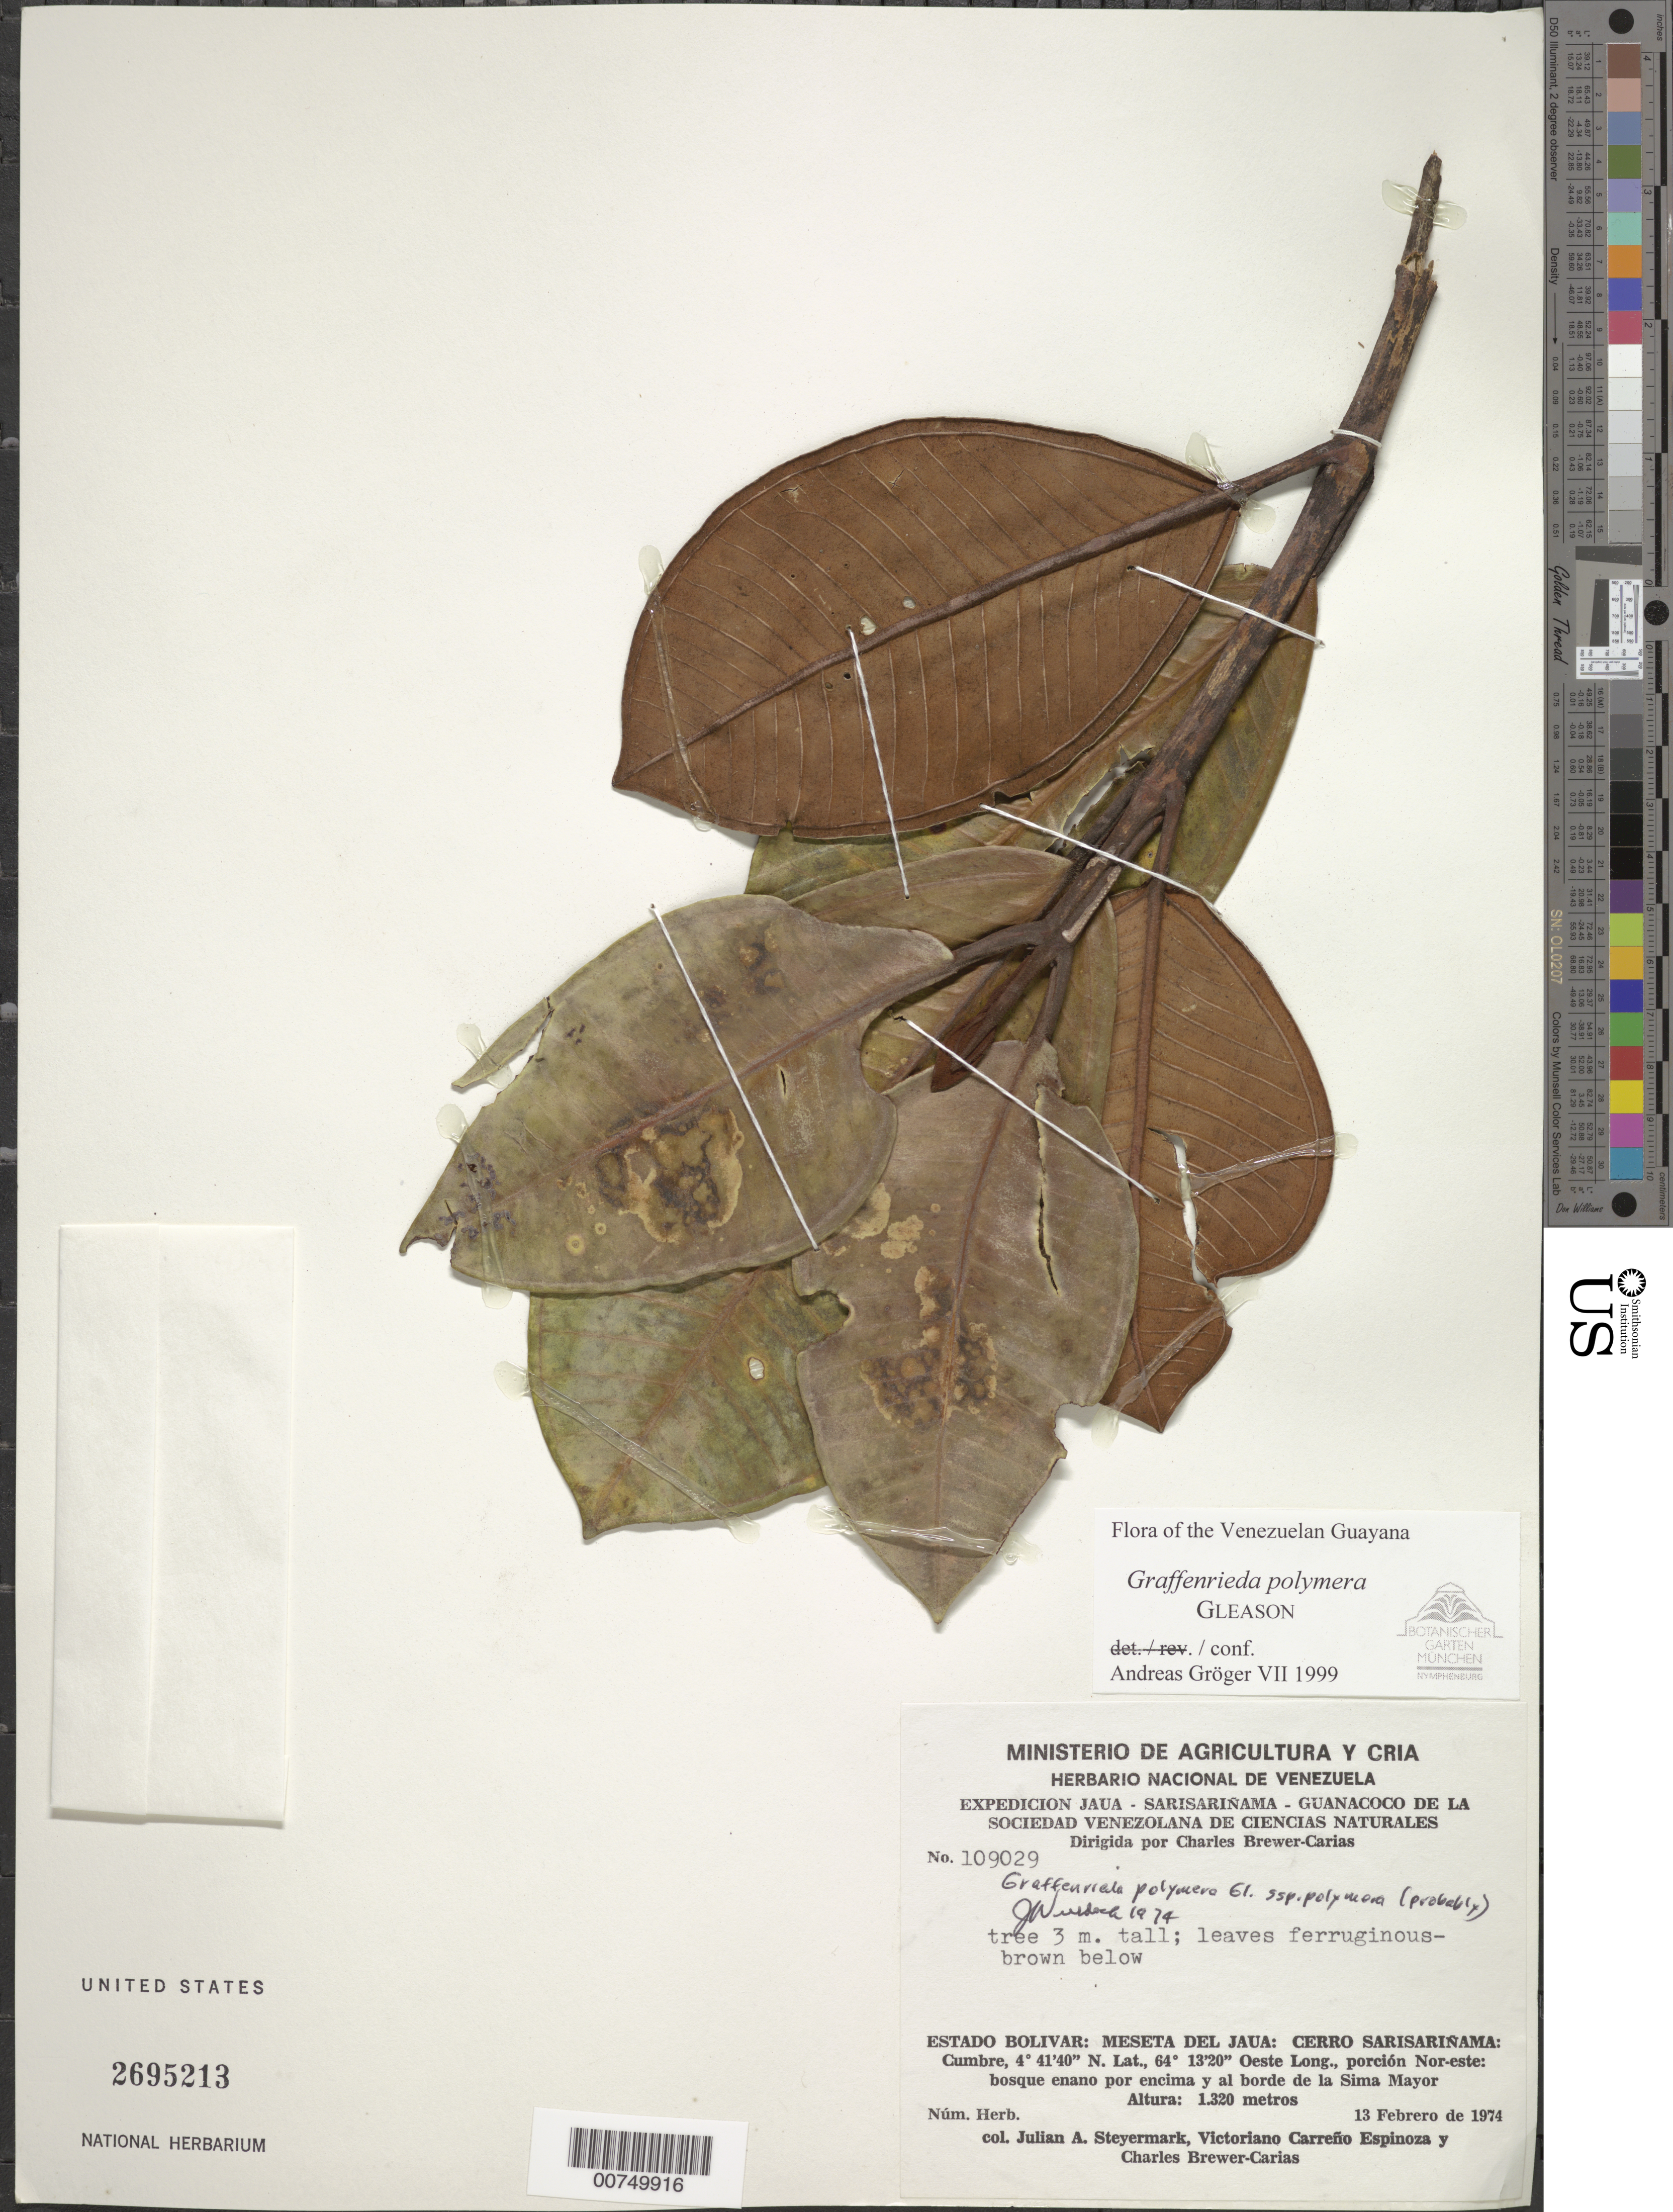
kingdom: Plantae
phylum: Tracheophyta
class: Magnoliopsida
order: Myrtales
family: Melastomataceae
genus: Graffenrieda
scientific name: Graffenrieda polymera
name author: Gleason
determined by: Gröger, A.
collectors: J. Steyermark, V. Carreño E. & C. Brewer-Carias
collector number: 109029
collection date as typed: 13-Feb-74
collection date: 1974-02-13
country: Venezuela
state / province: Bolívar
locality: Meseta del Jaua: Cerro Sarisariñama, summit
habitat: Forest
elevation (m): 1320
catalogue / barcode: US 2695213